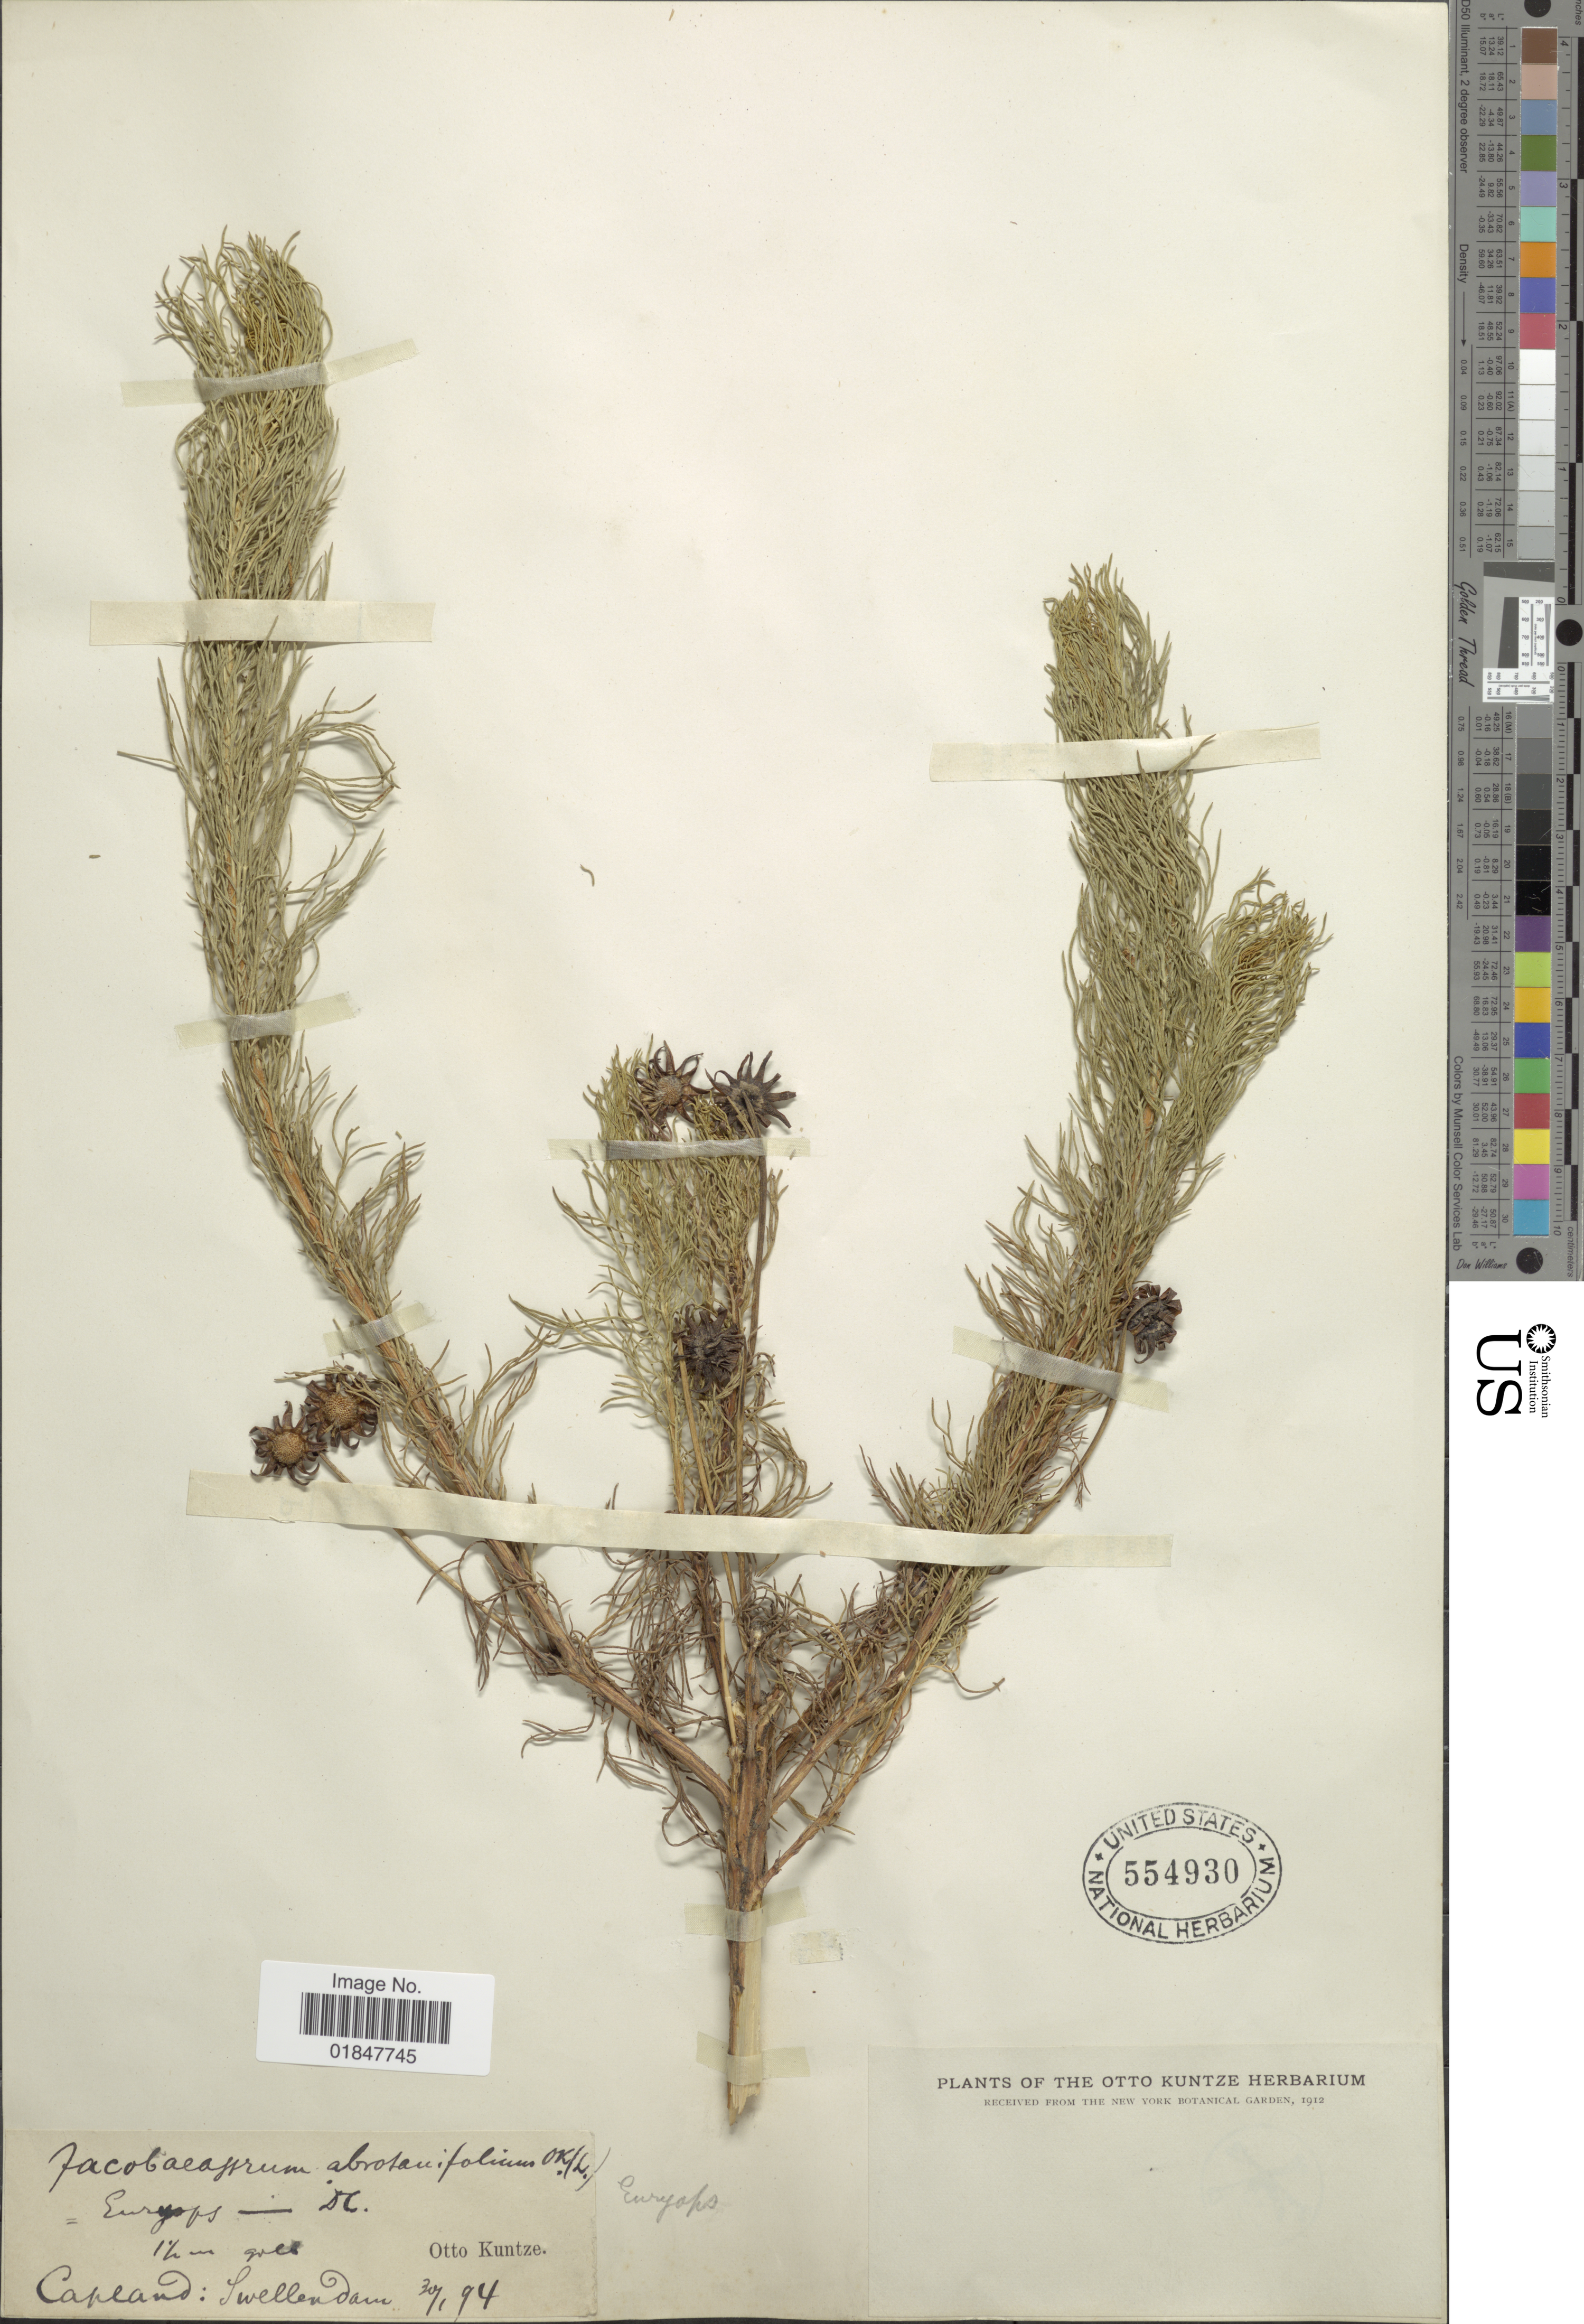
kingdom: Plantae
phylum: Tracheophyta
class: Magnoliopsida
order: Asterales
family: Asteraceae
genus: Euryops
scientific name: Euryops abrotanifolius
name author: (L.) DC.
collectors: C.E.O. Kuntze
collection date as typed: Transcribed d/m/y: 30/1/94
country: South Africa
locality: Cape and Swellendam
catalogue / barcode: US 554930